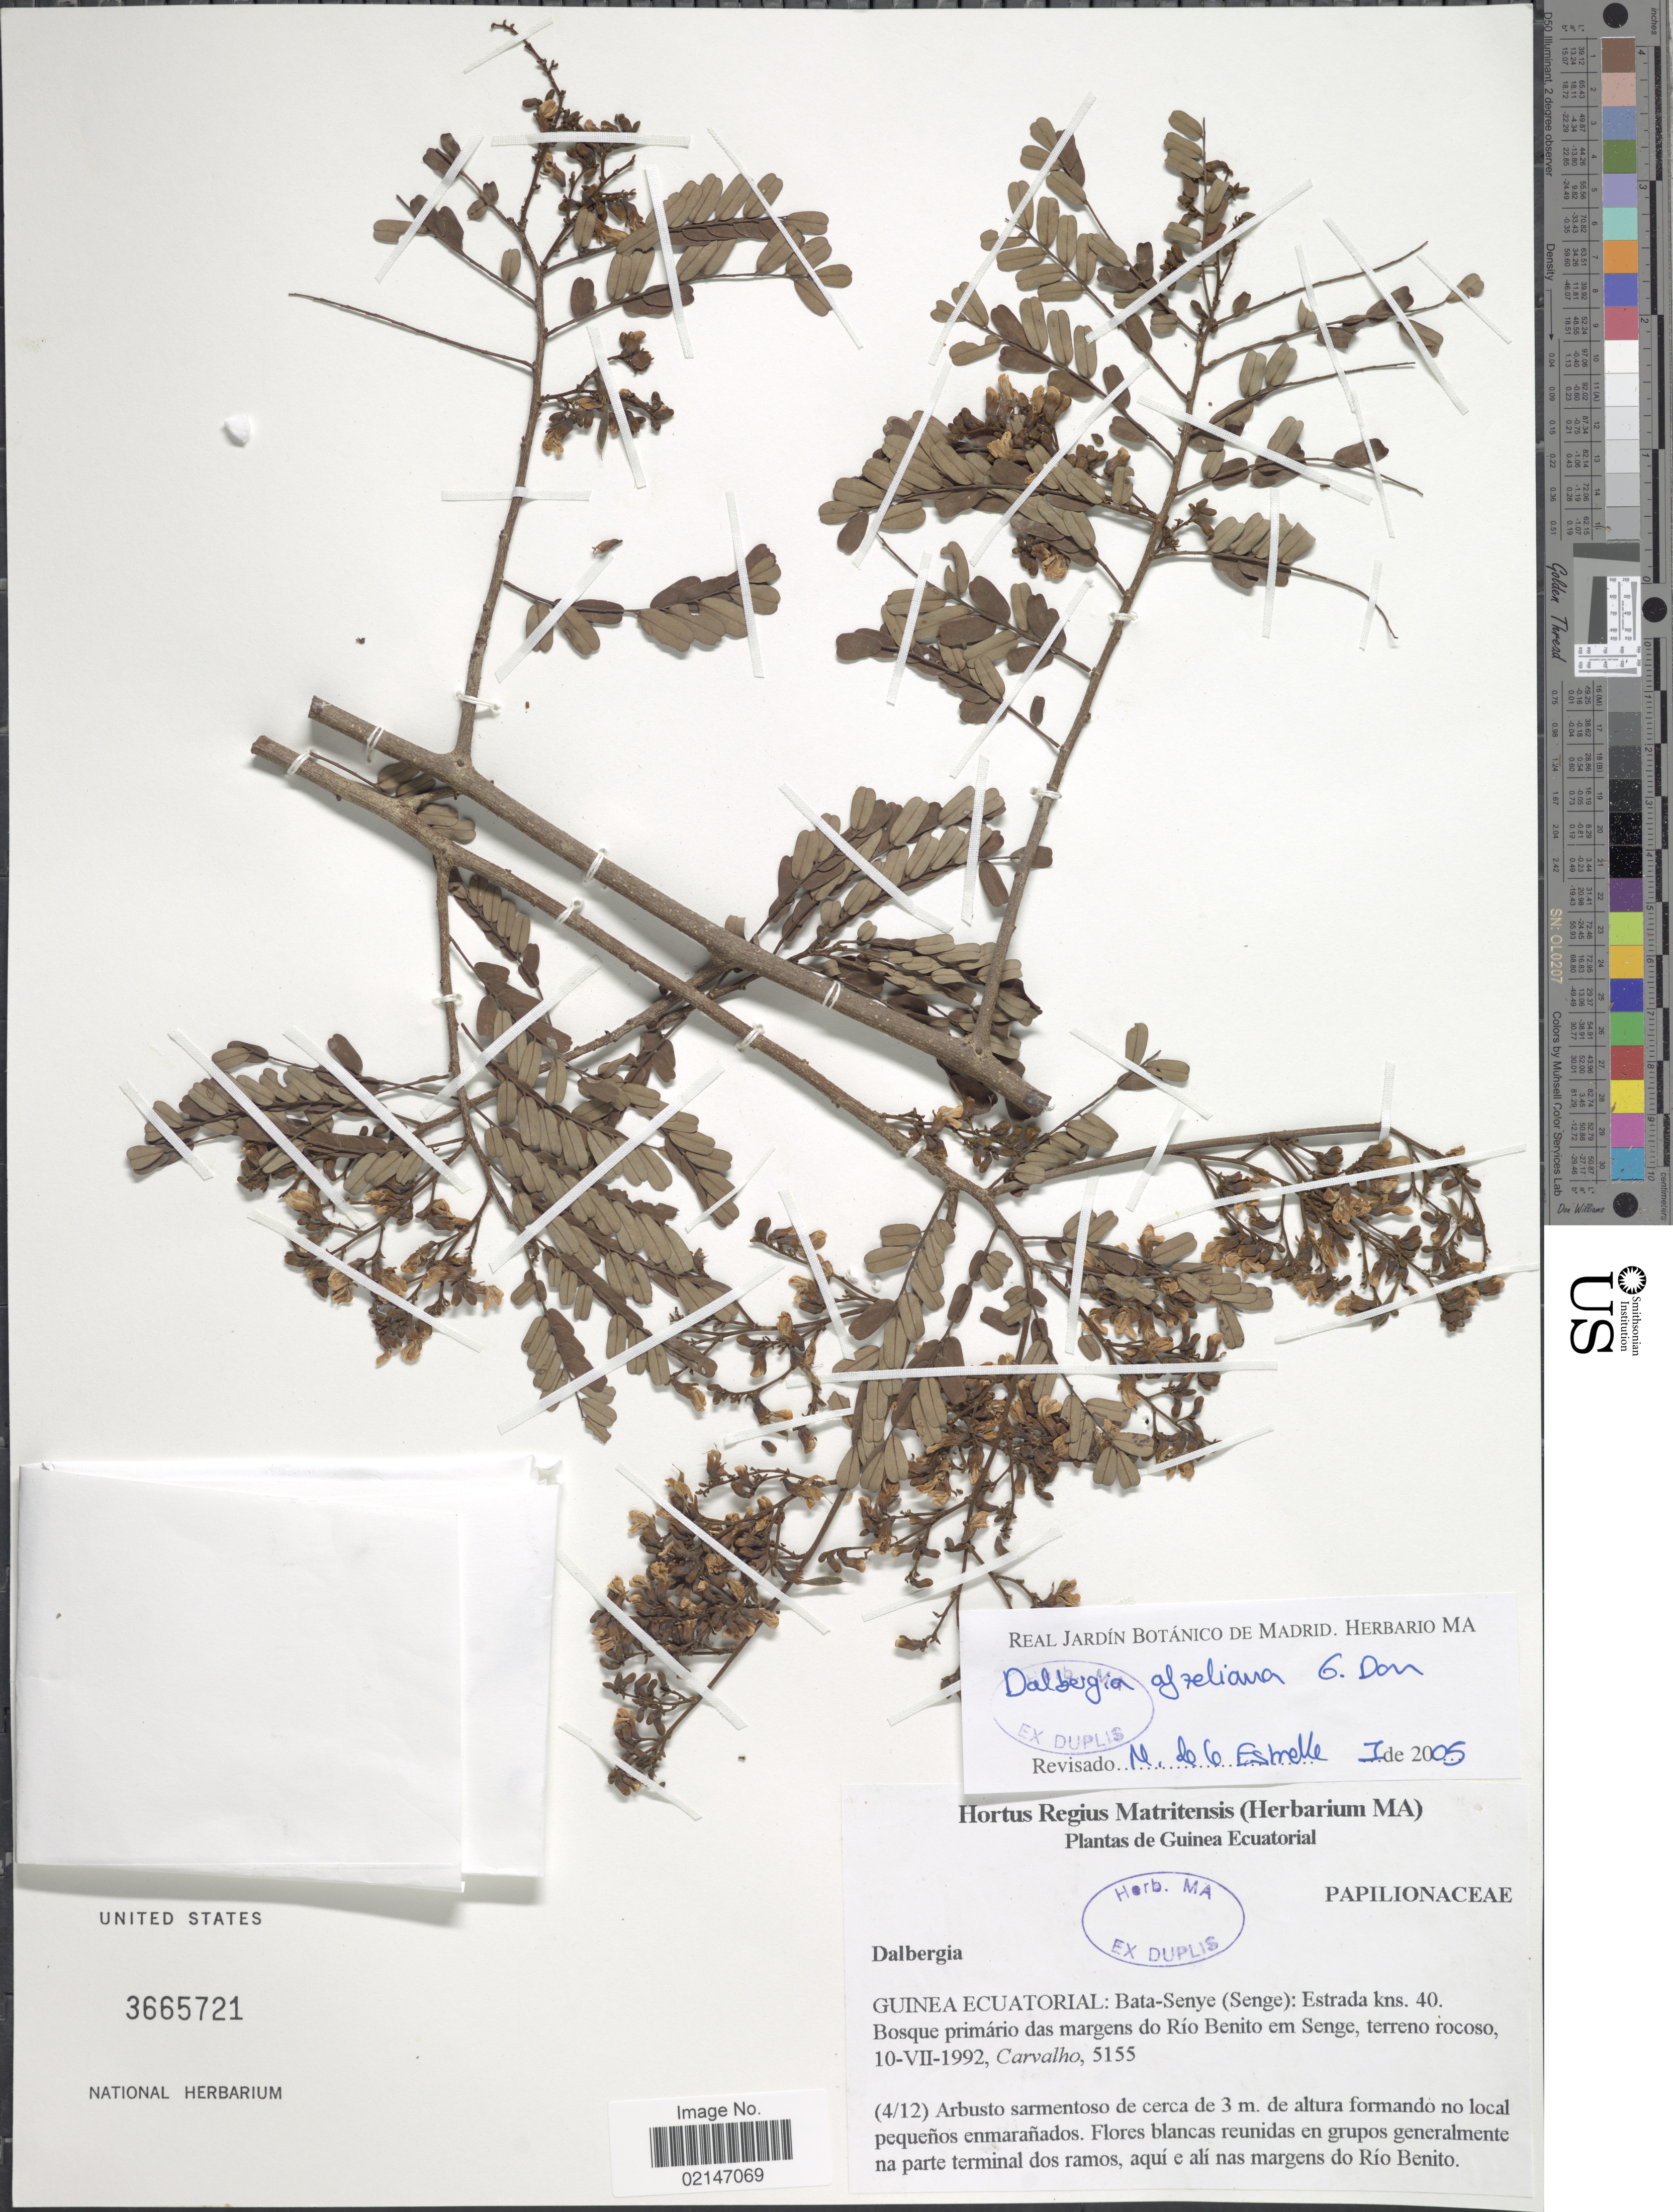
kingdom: Plantae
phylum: Tracheophyta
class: Magnoliopsida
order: Fabales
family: Fabaceae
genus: Dalbergia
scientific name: Dalbergia afzeliana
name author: G. Don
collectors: Carvalho, --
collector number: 5155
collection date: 1992-07-10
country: Equatorial Guinea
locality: Guinea Ecuatorial, Bata-Senya (Senge): Estrada kns. 40, Bosque primario das margens do Rio Benito em Sengo, terreno rocoso, aqui en ali nas margens do Rio Benito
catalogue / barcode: US 63665721